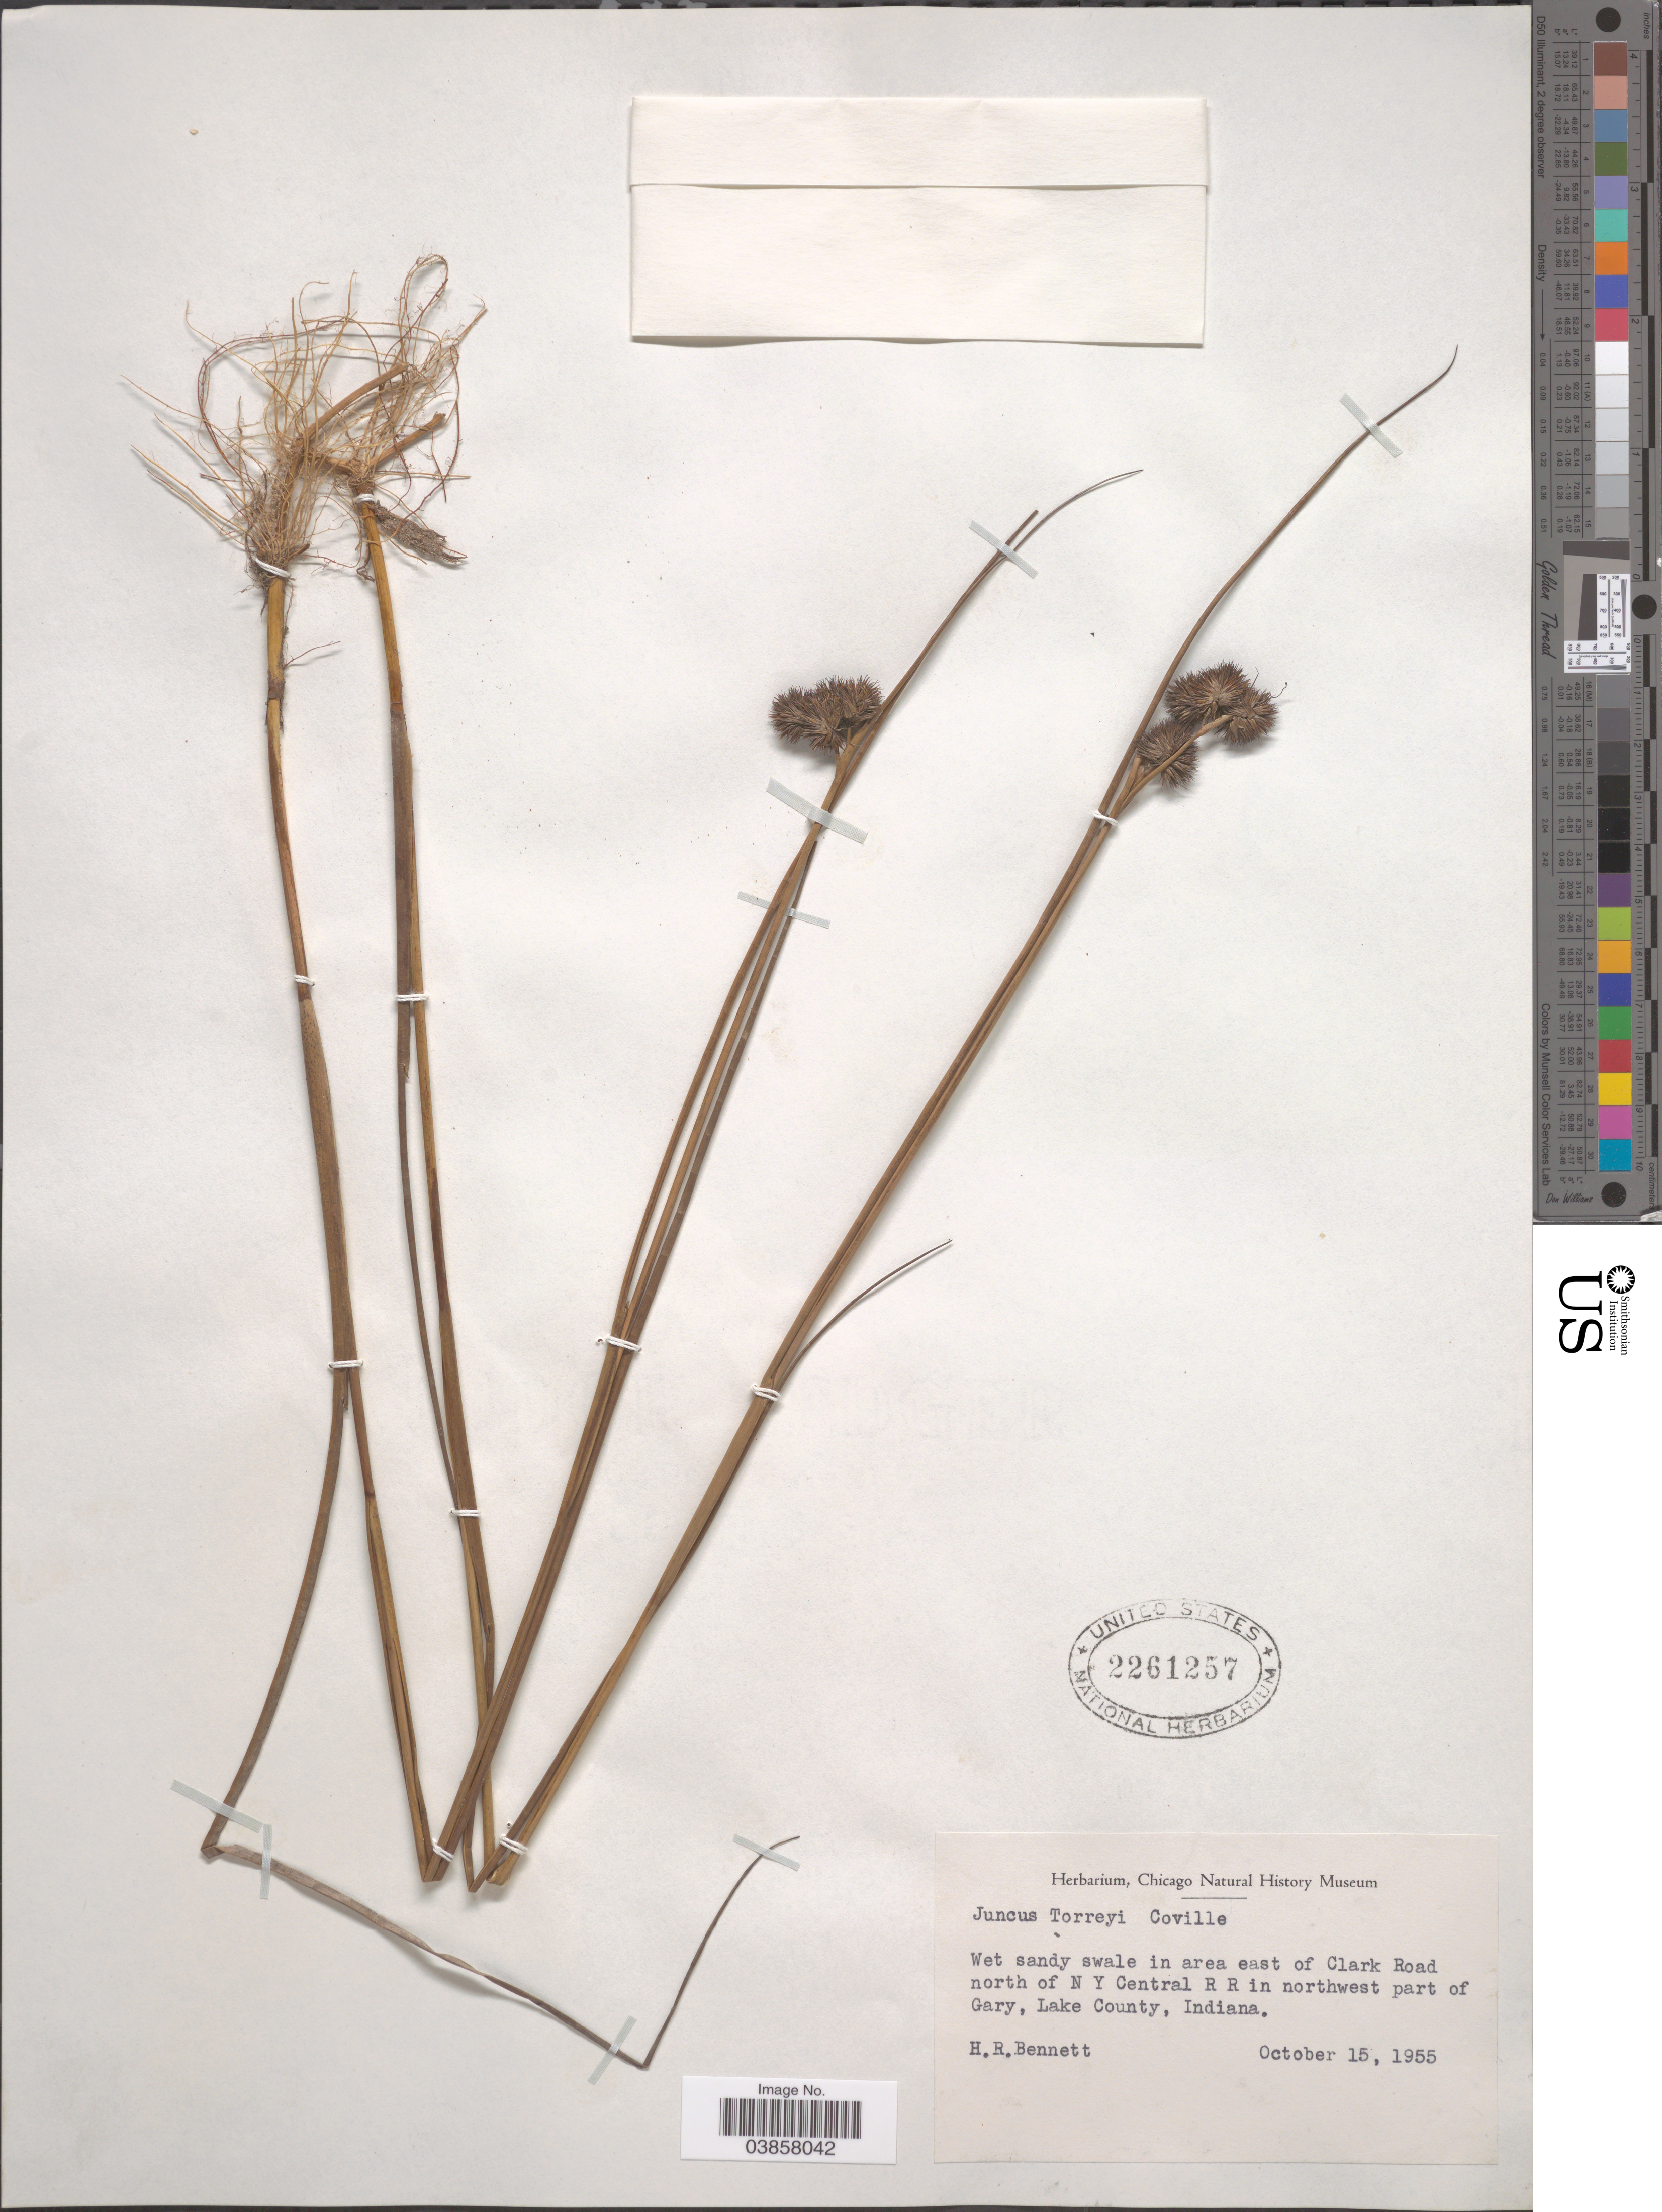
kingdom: Plantae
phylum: Tracheophyta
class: Liliopsida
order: Poales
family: Juncaceae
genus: Juncus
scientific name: Juncus torreyi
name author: Coville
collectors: H. R. Bennett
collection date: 1955-10-15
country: United States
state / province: Indiana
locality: Wet sandy swale in area east of Clark Road north of N Y Central R R in northwest part of Gary, Lake County.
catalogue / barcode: US 2261257